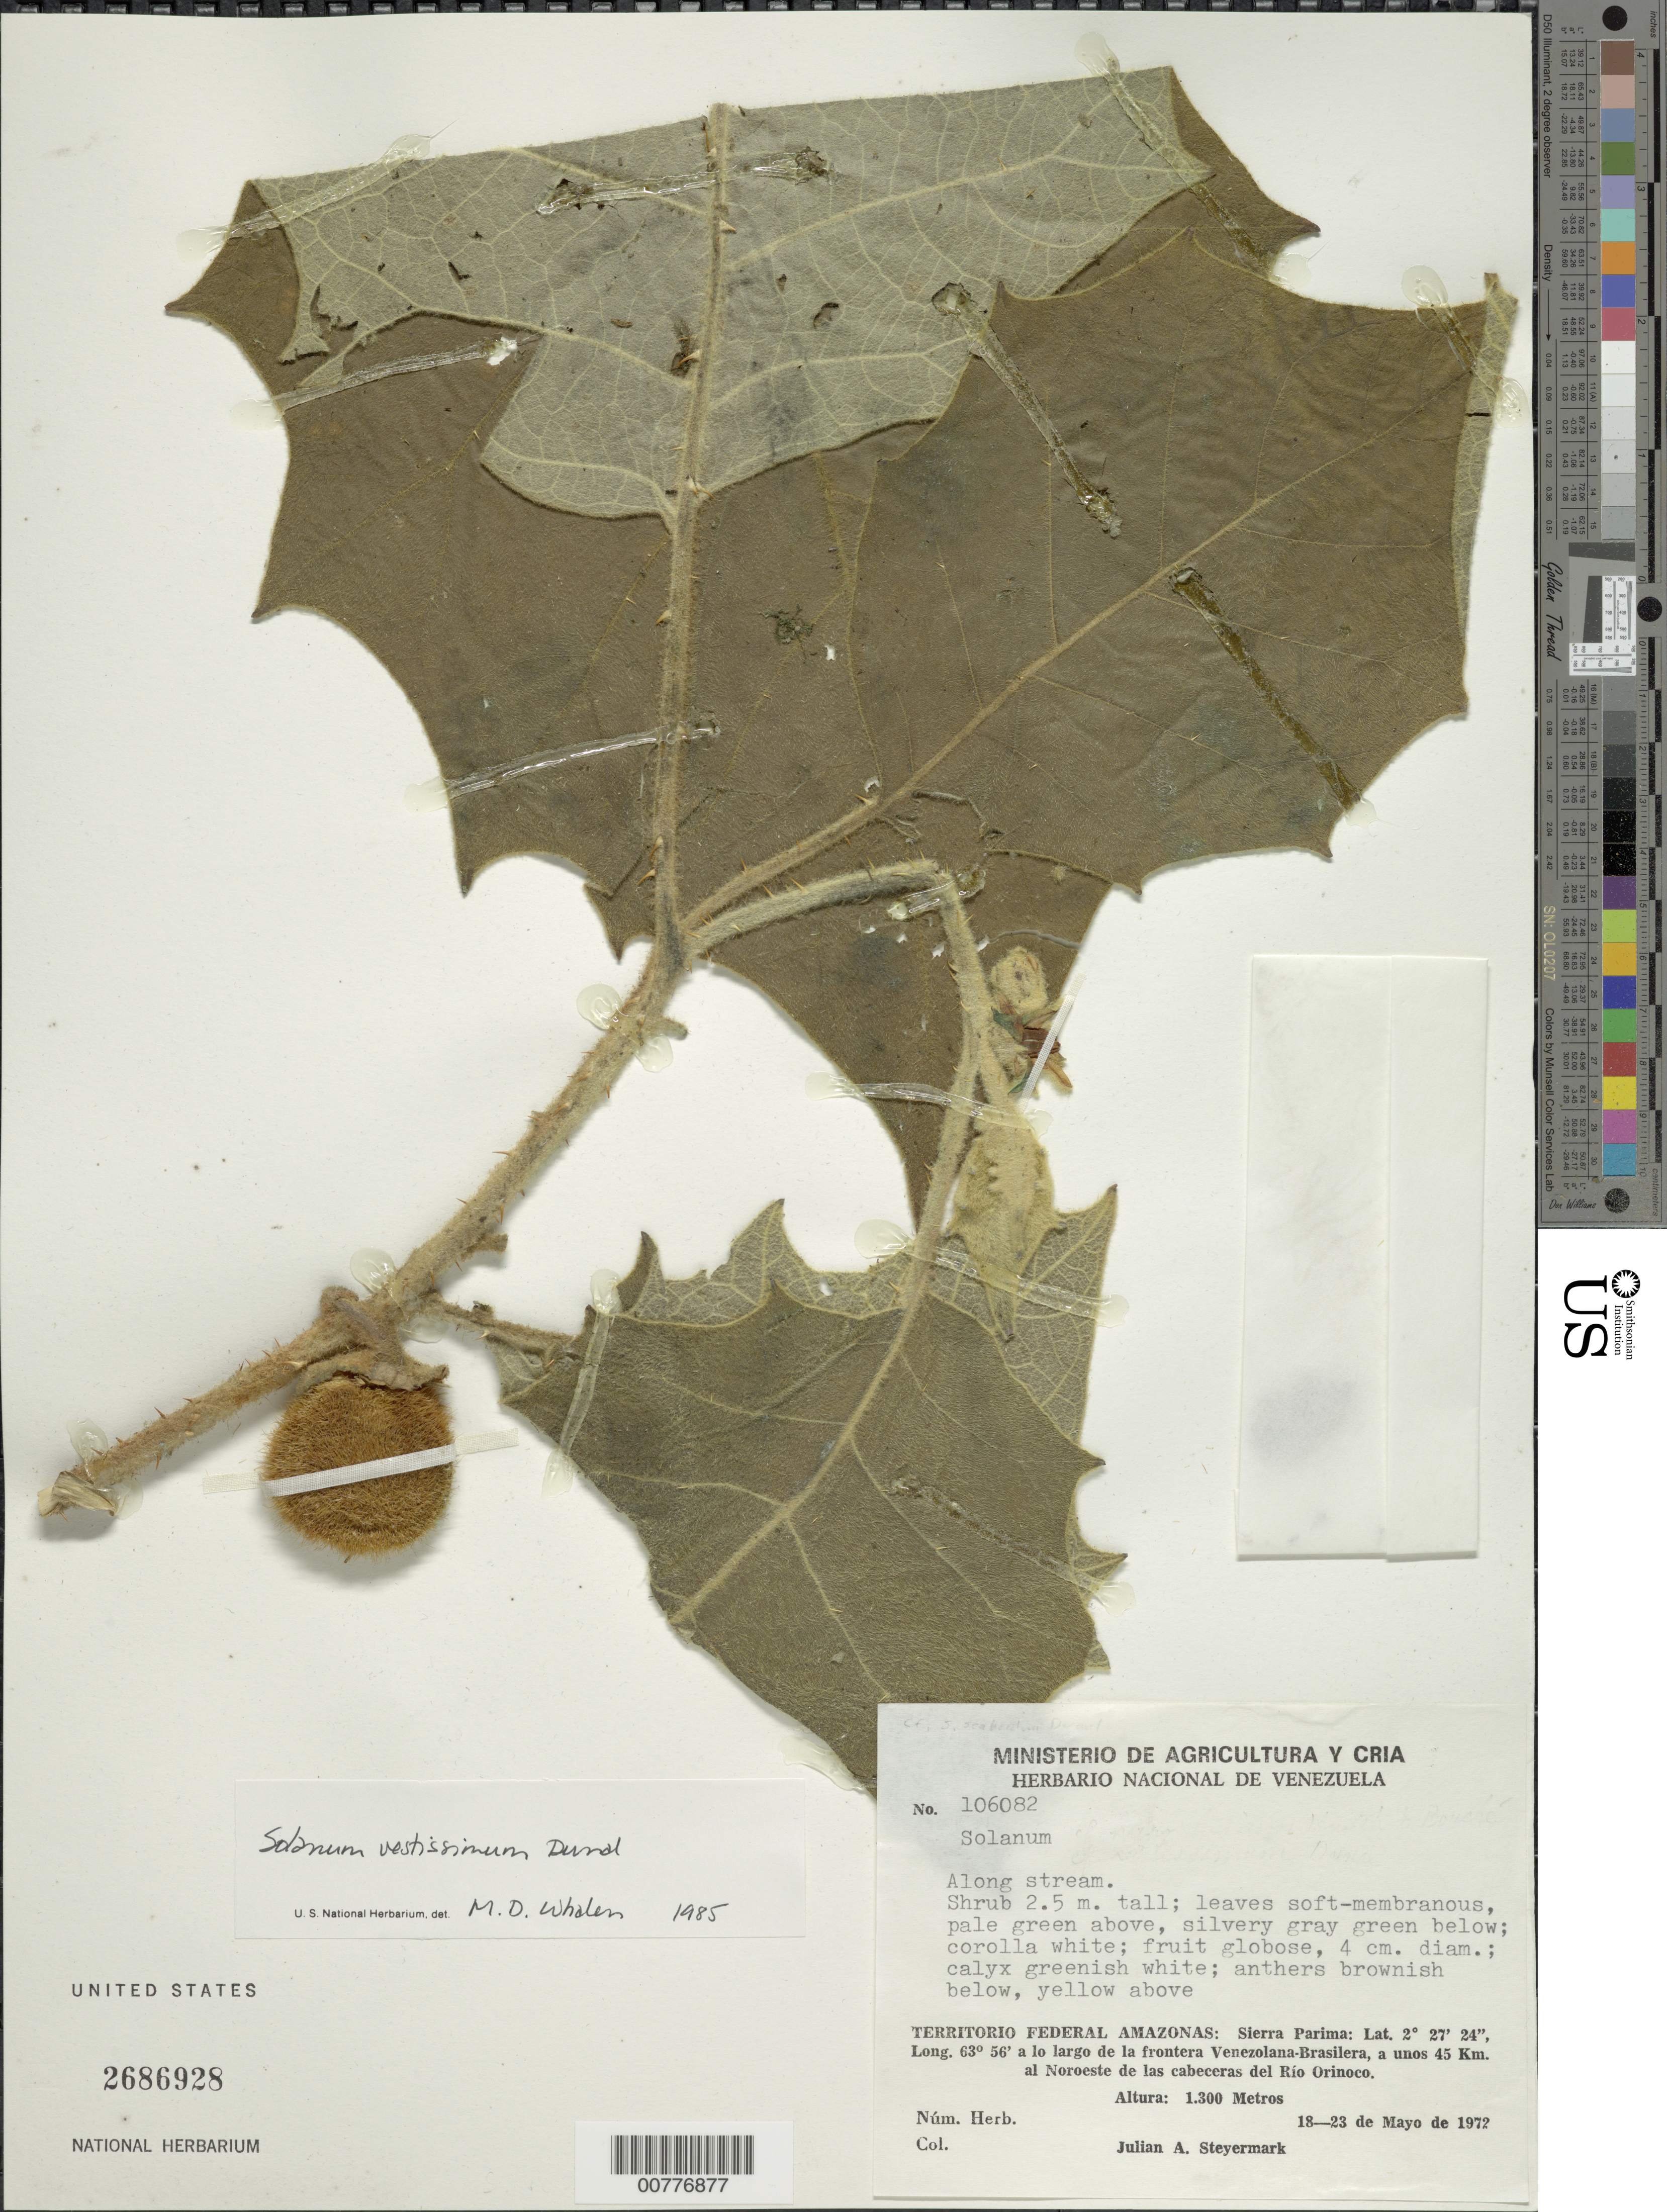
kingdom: Plantae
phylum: Tracheophyta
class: Magnoliopsida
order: Solanales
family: Solanaceae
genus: Solanum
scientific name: Solanum vestissimum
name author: Dunal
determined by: Whalen, M. D.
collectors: J. Steyermark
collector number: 106082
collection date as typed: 5 May 1972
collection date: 1972-05-05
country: Venezuela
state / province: Amazonas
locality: Sierra Parima, la frontera Venezolana-Brasilera, a unos 45 km al NE de las cabeceras del Río Orinoco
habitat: Along stream.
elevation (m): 1300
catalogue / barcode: US 2686928